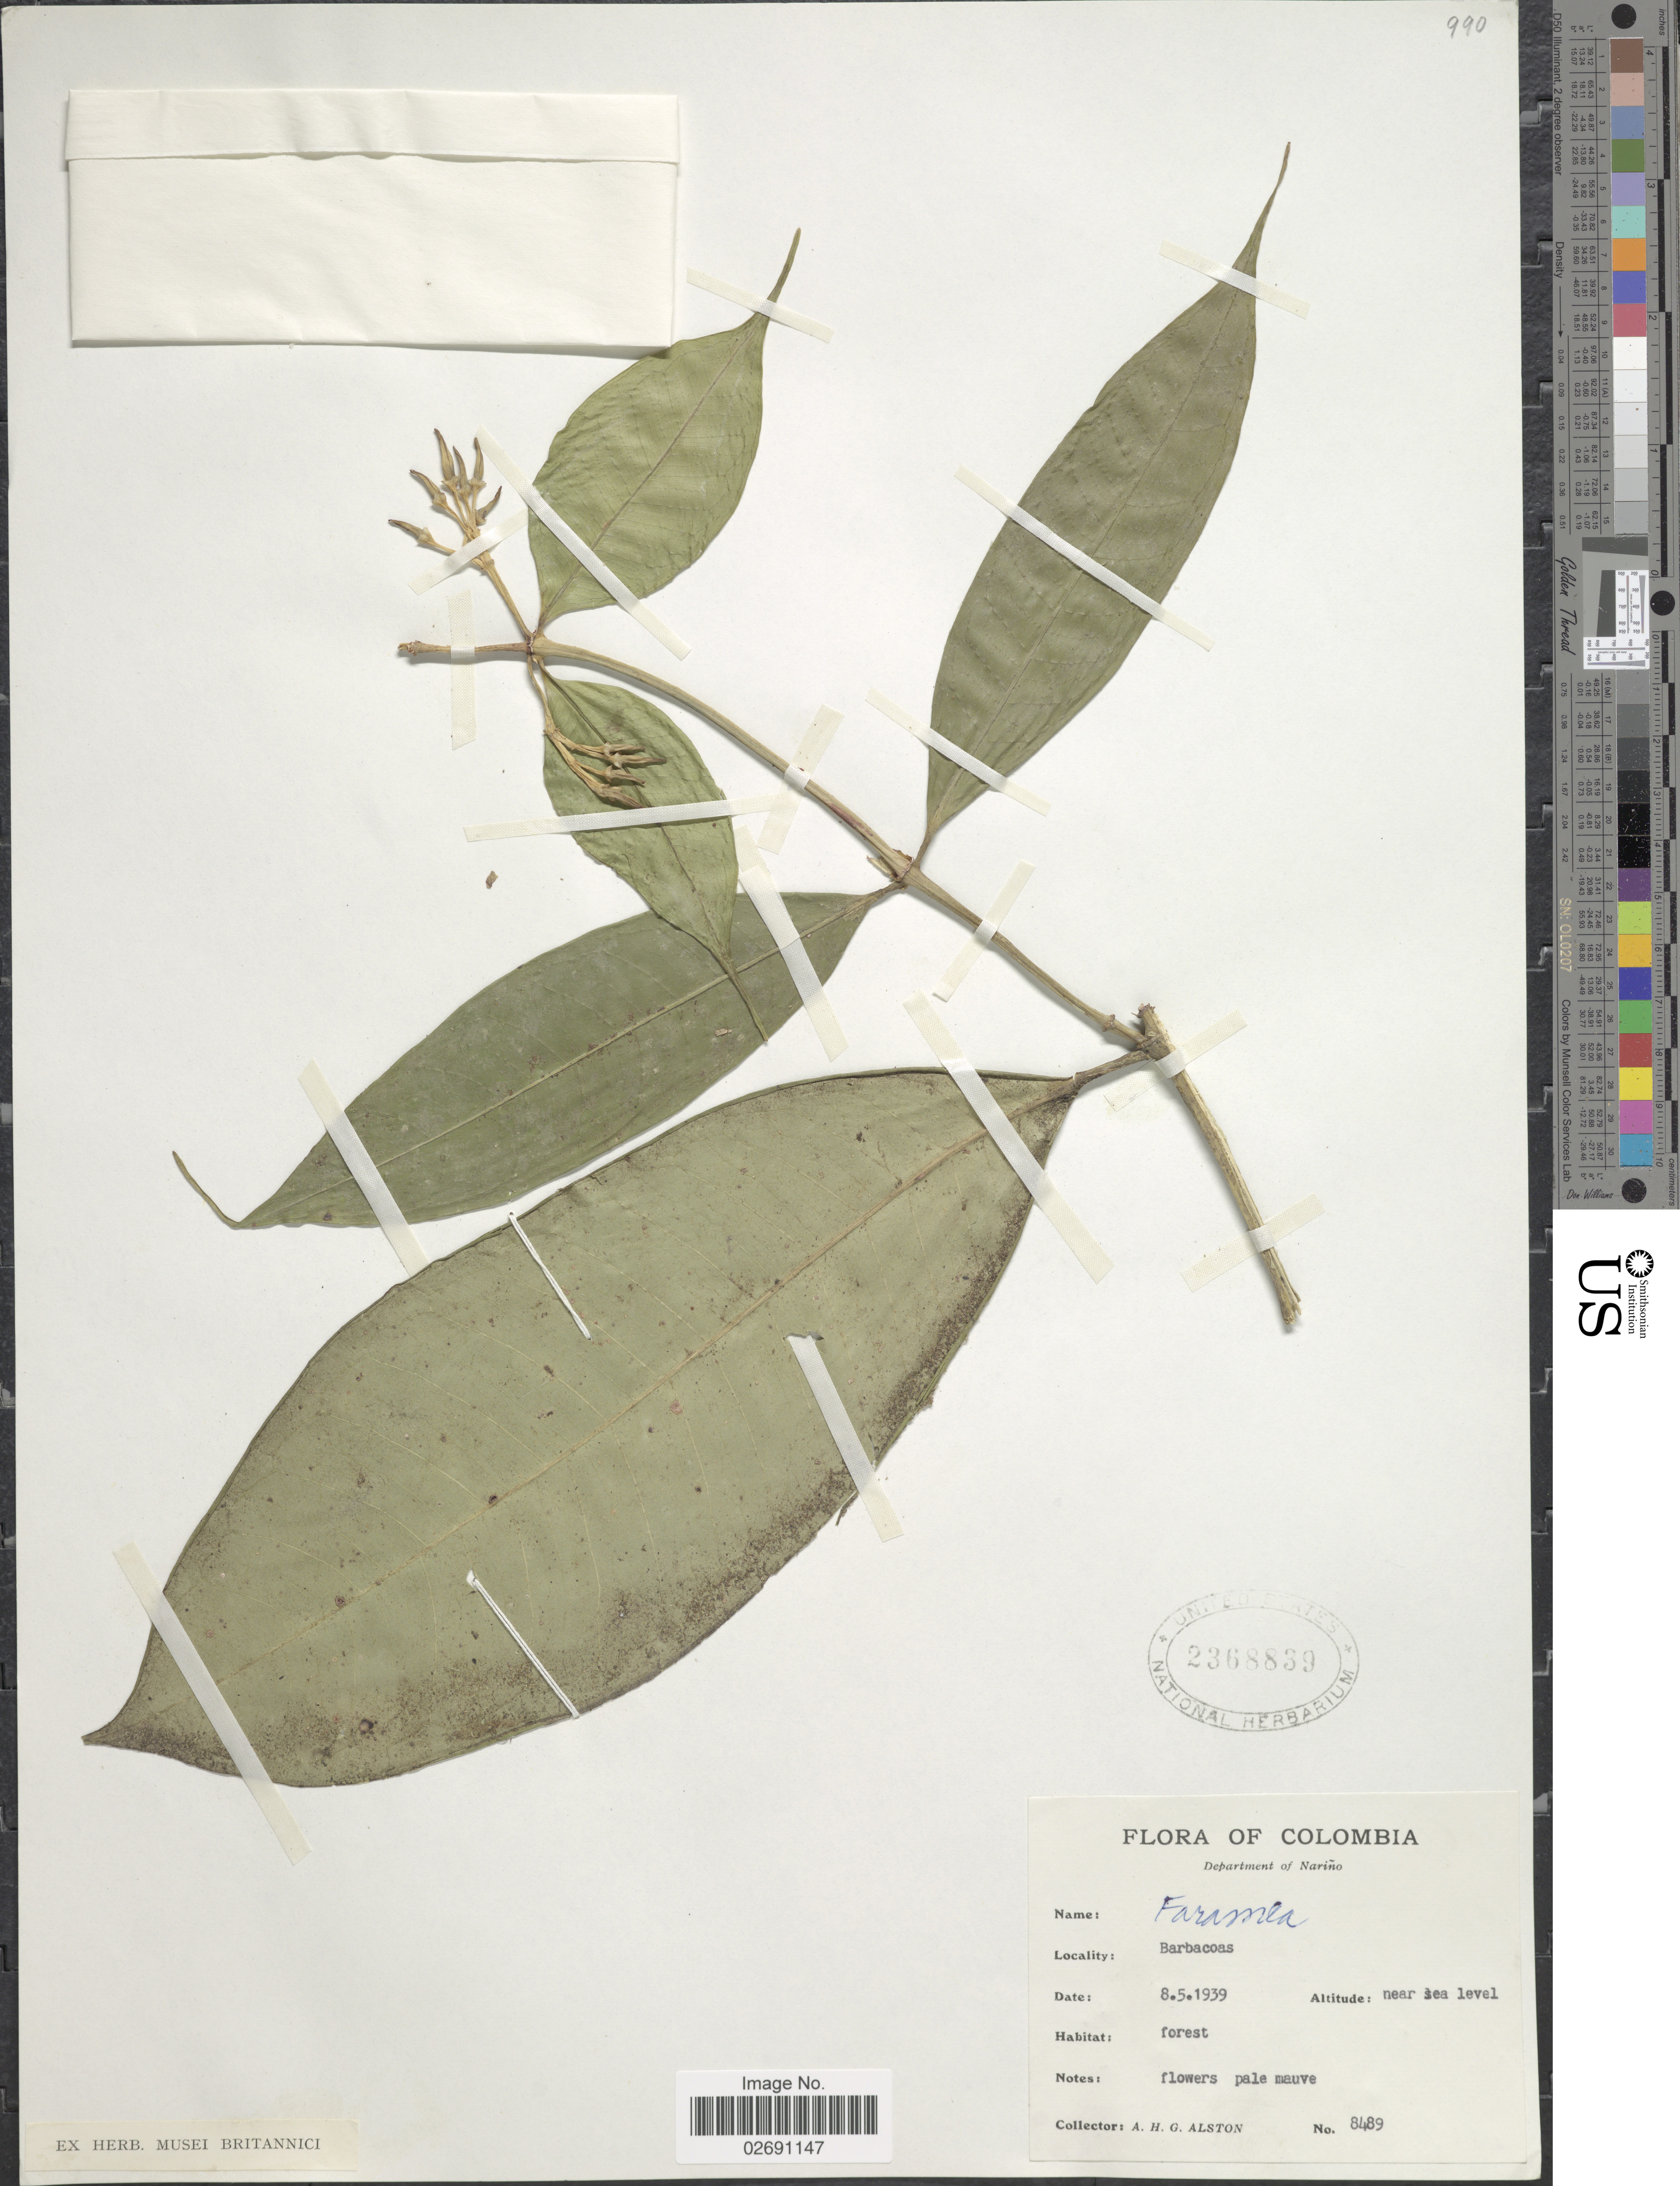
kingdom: Plantae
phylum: Tracheophyta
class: Magnoliopsida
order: Gentianales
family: Rubiaceae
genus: Faramea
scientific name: Faramea sp.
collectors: A. H. Alston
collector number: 8489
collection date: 1939-05-08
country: Colombia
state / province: Nariño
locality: Barbacoas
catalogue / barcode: US 2368839